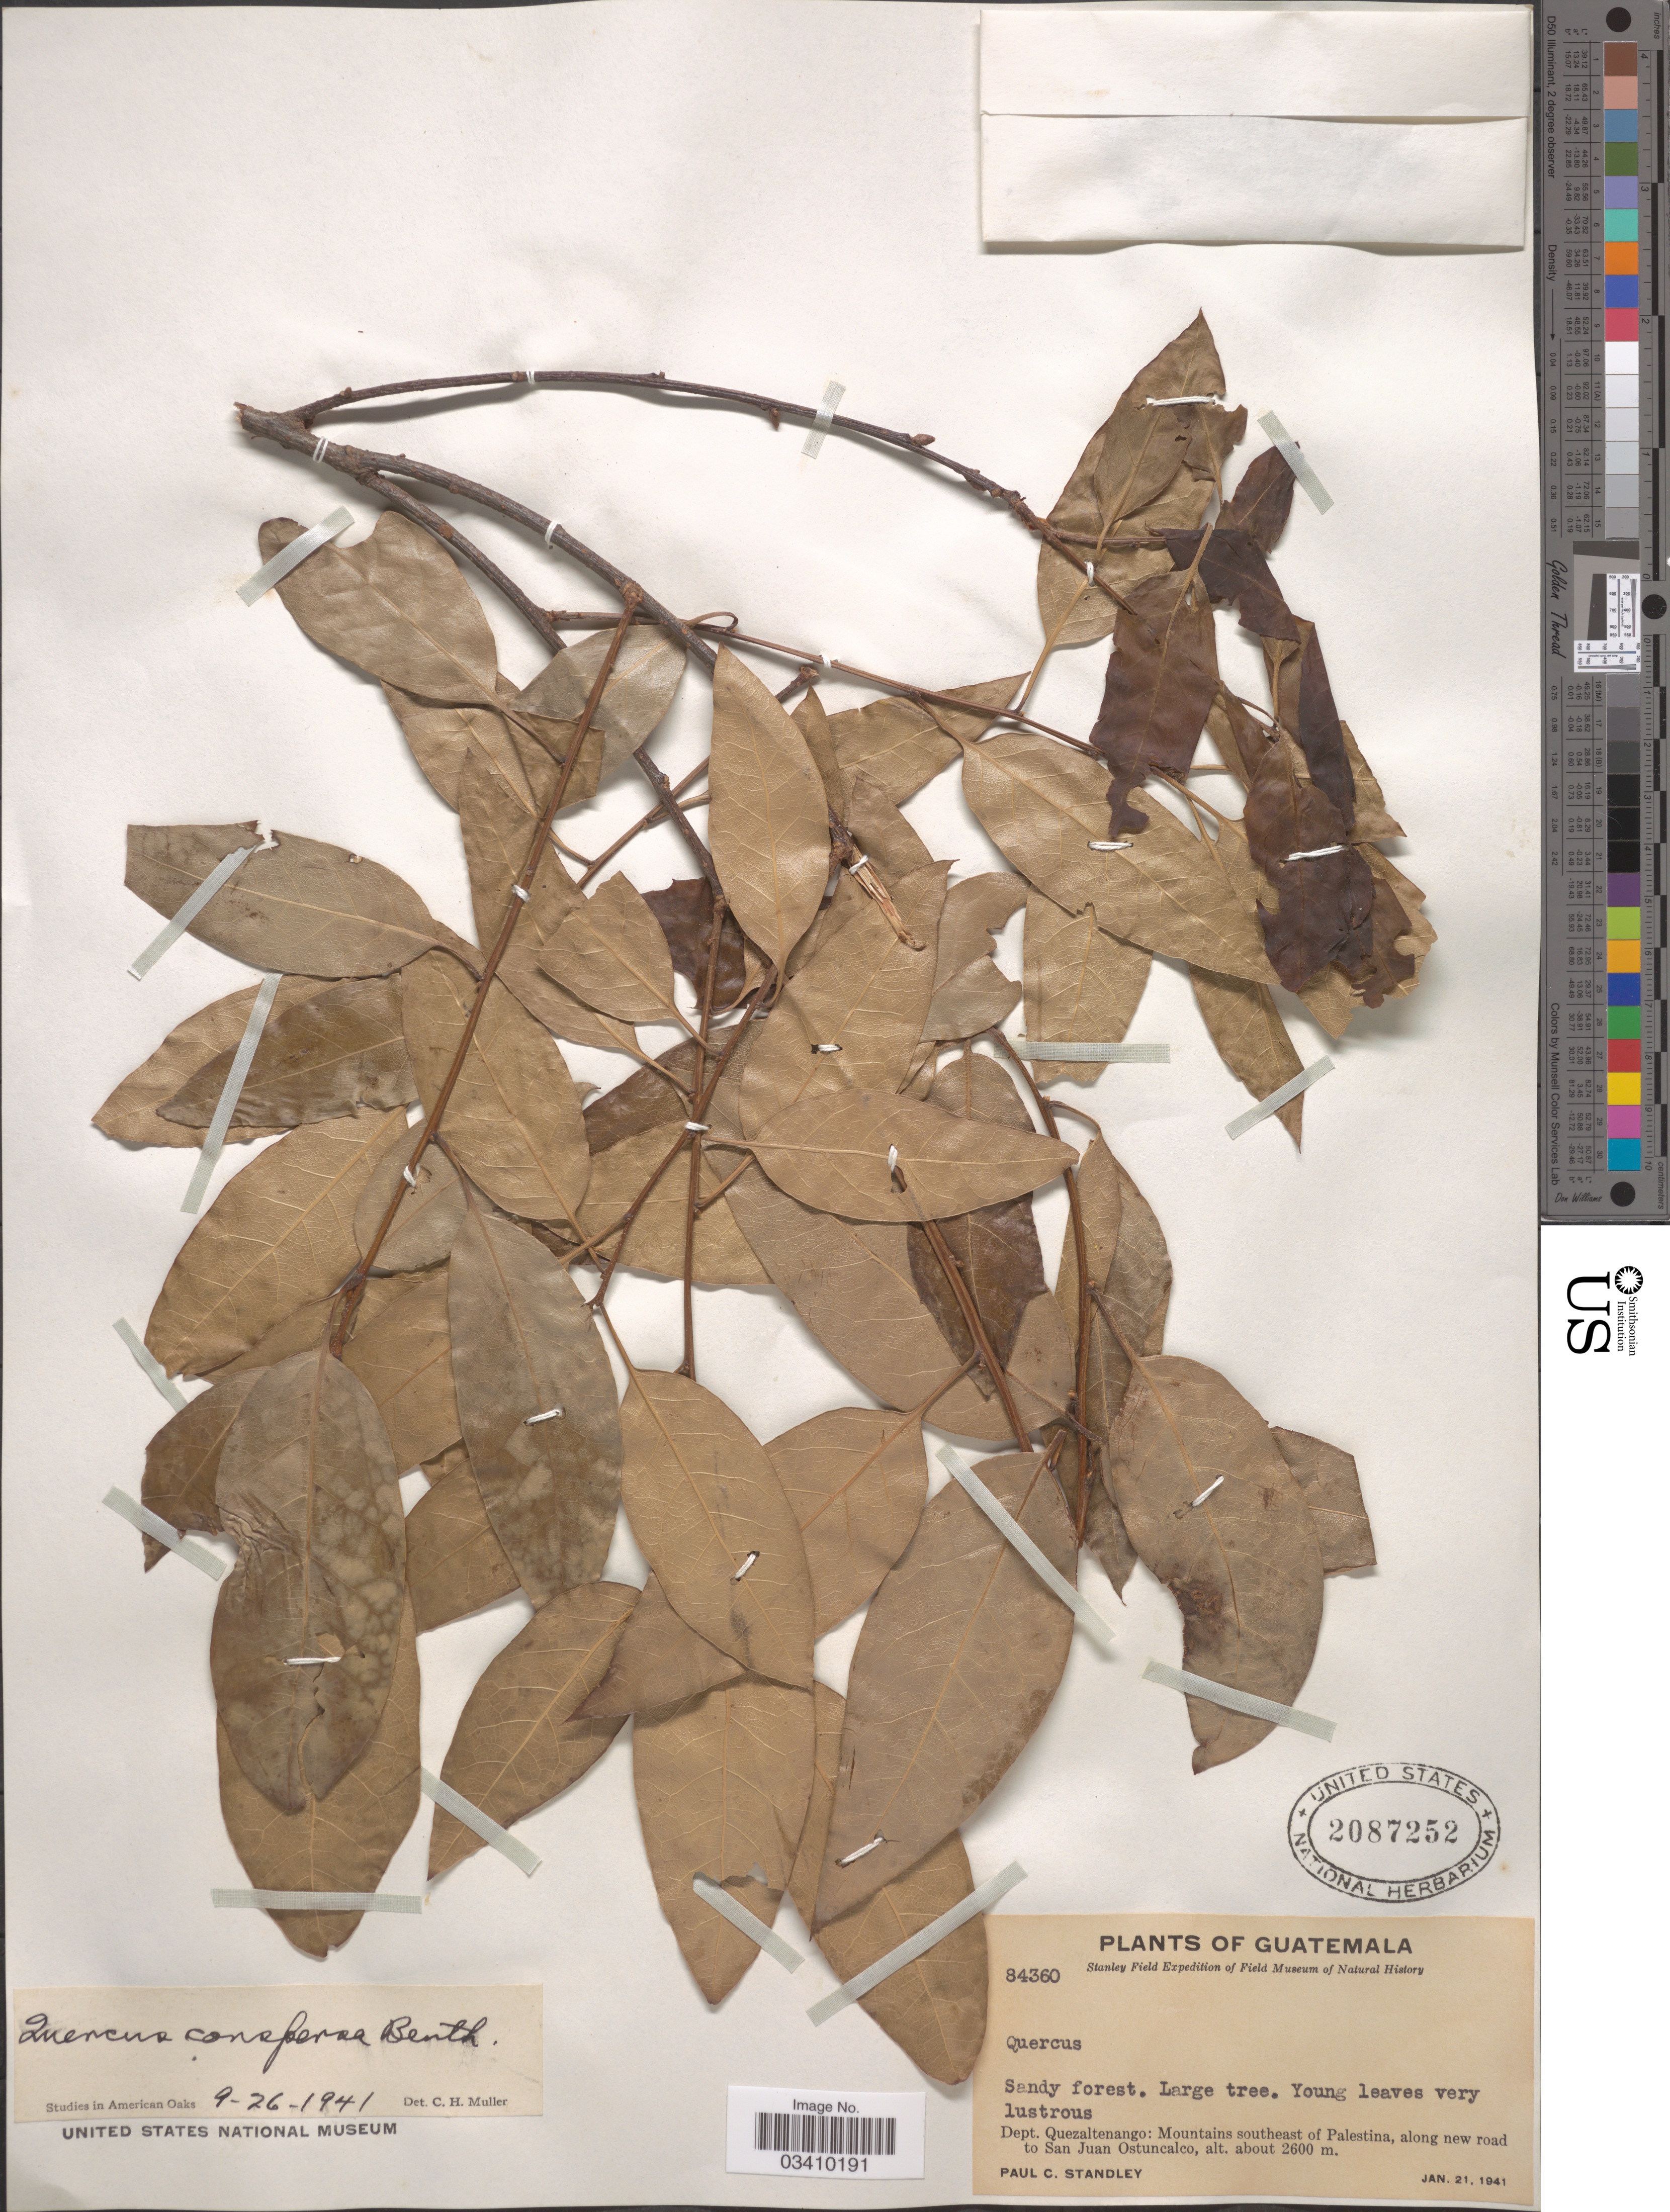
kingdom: Plantae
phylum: Tracheophyta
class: Magnoliopsida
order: Fagales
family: Fagaceae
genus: Quercus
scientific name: Quercus conspersa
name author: Benth.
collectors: P. C. Standley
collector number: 84360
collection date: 1941-01-21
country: Guatemala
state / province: Quetzaltenango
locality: Dept. Quezaltenango: Mountains southeast of Palestina, along new road to San Juan Ostuncalco.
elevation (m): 2600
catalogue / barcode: US 2087252